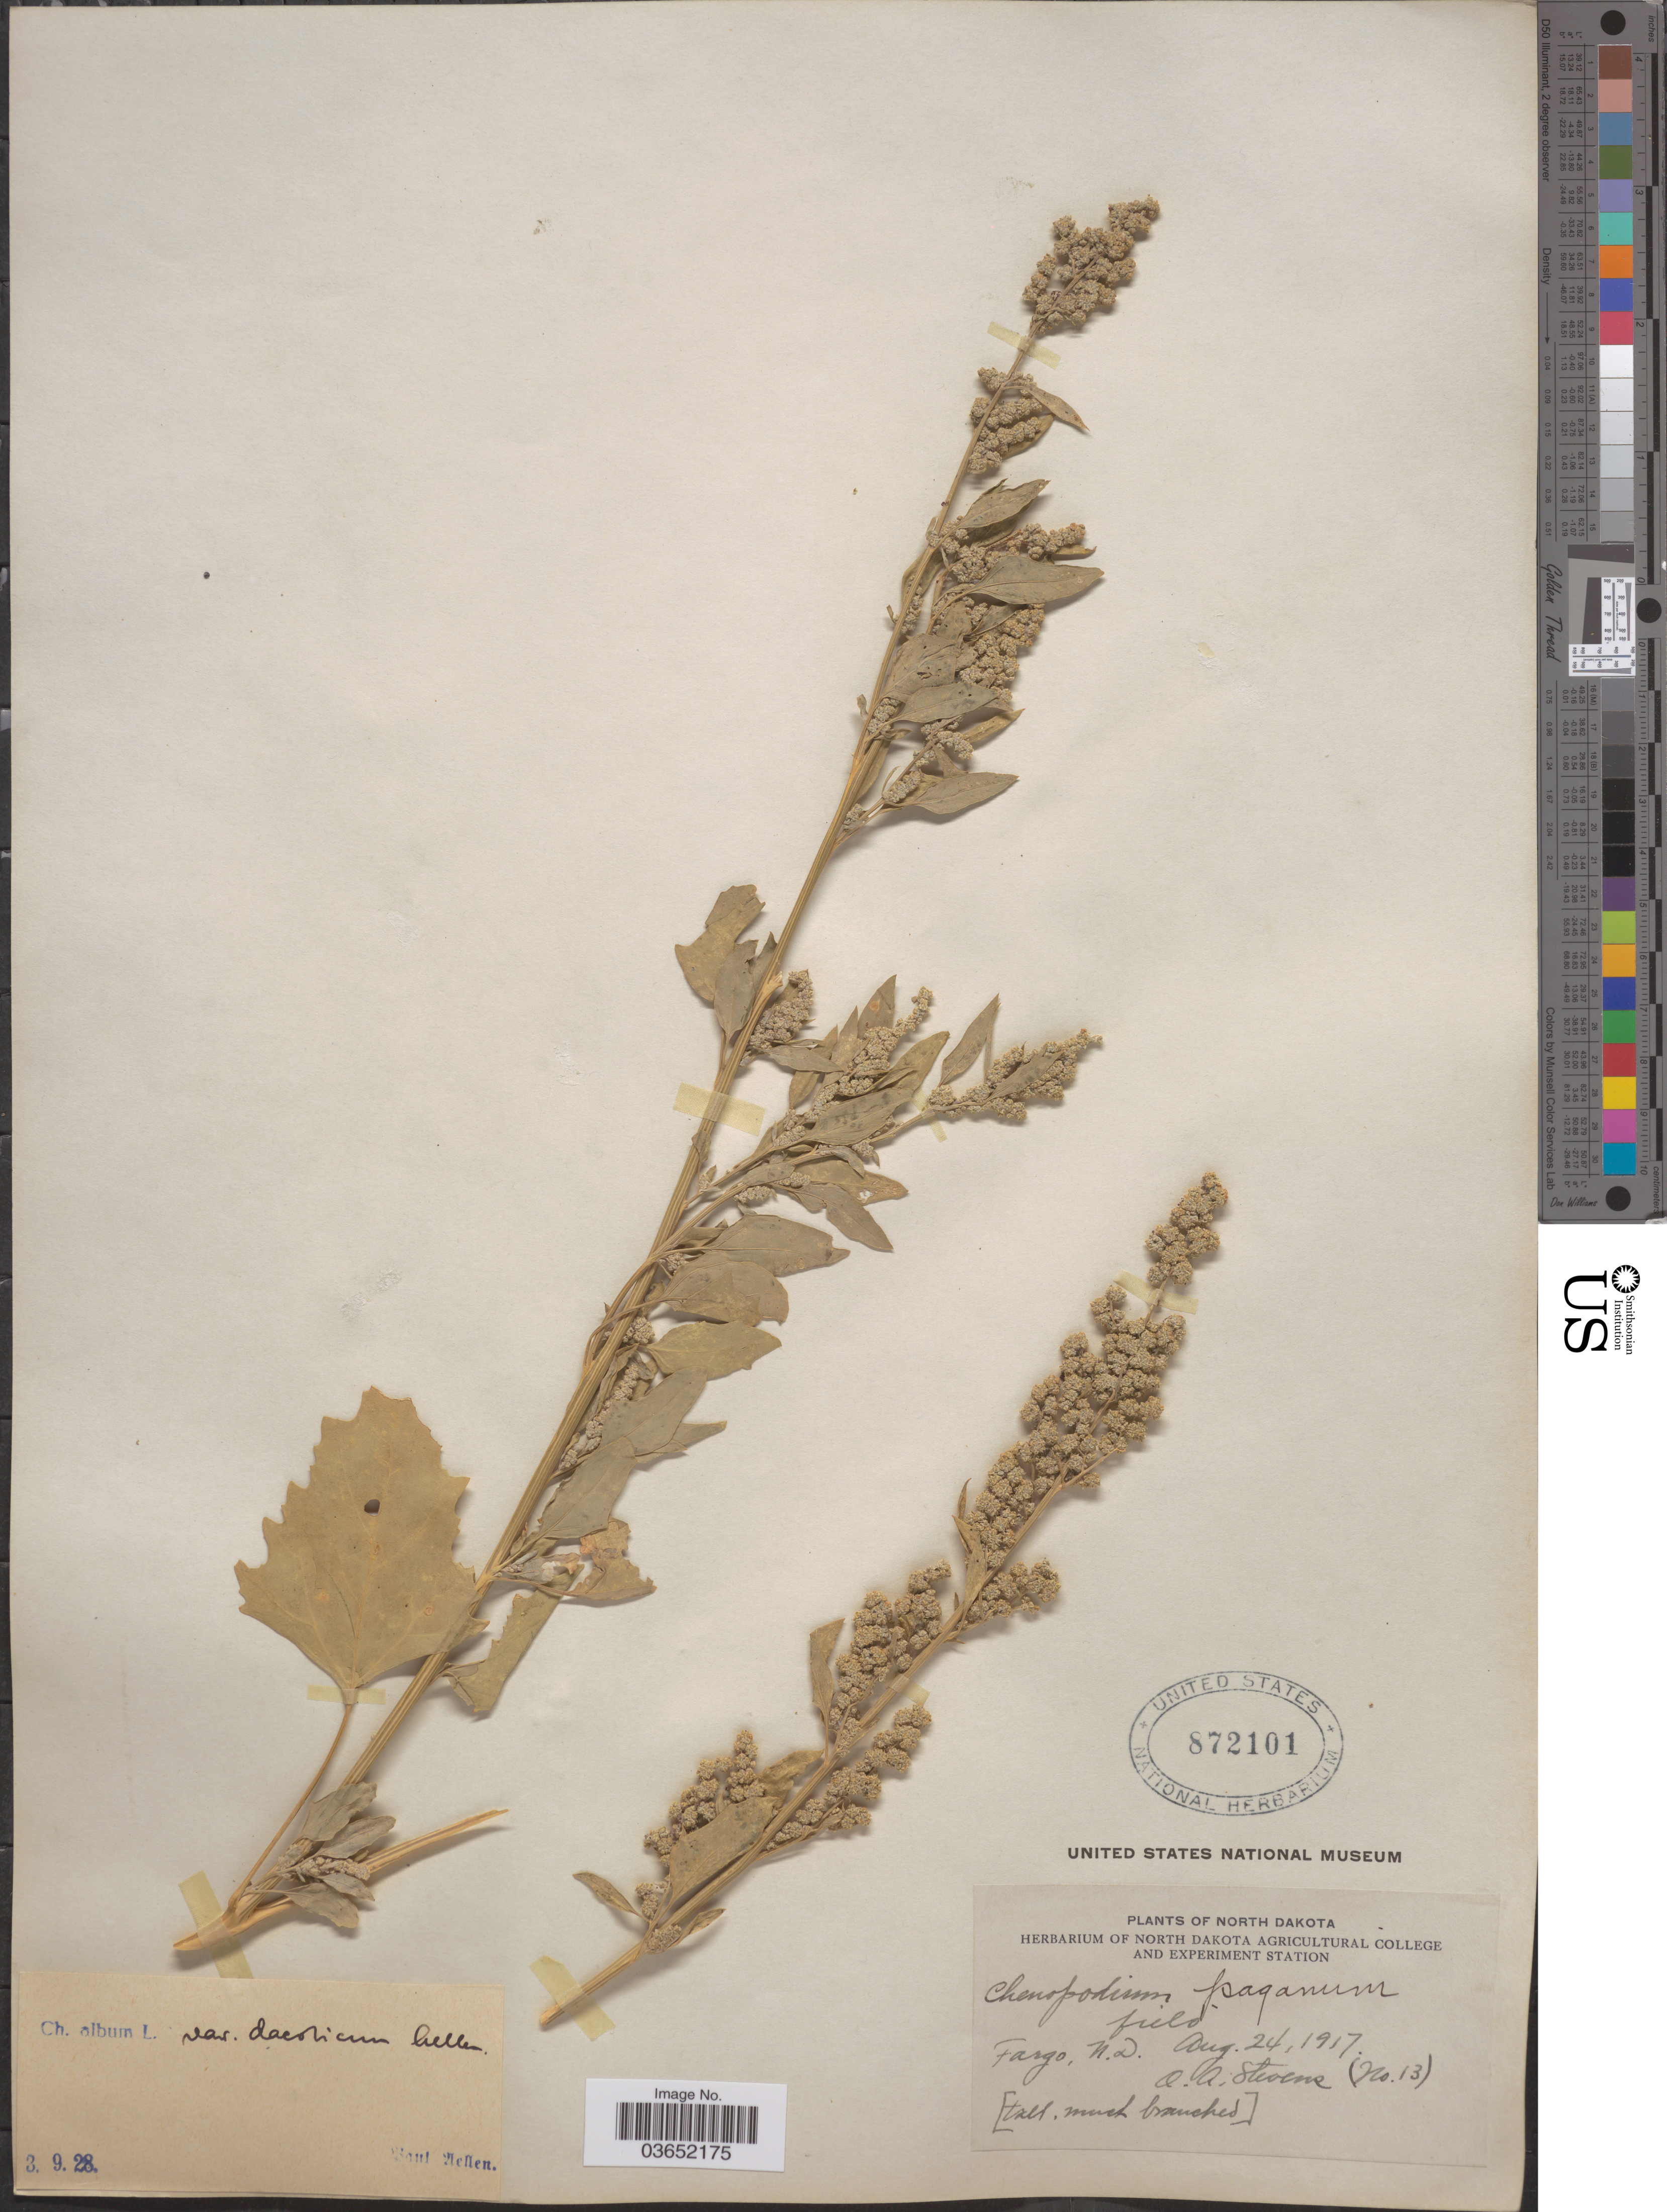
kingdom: Plantae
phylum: Tracheophyta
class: Magnoliopsida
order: Caryophyllales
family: Amaranthaceae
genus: Chenopodium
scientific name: Chenopodium album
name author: L.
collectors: O. A. Stevens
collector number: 13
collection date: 1917-08-24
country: United States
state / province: North Dakota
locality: Fargo.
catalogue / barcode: US 872101